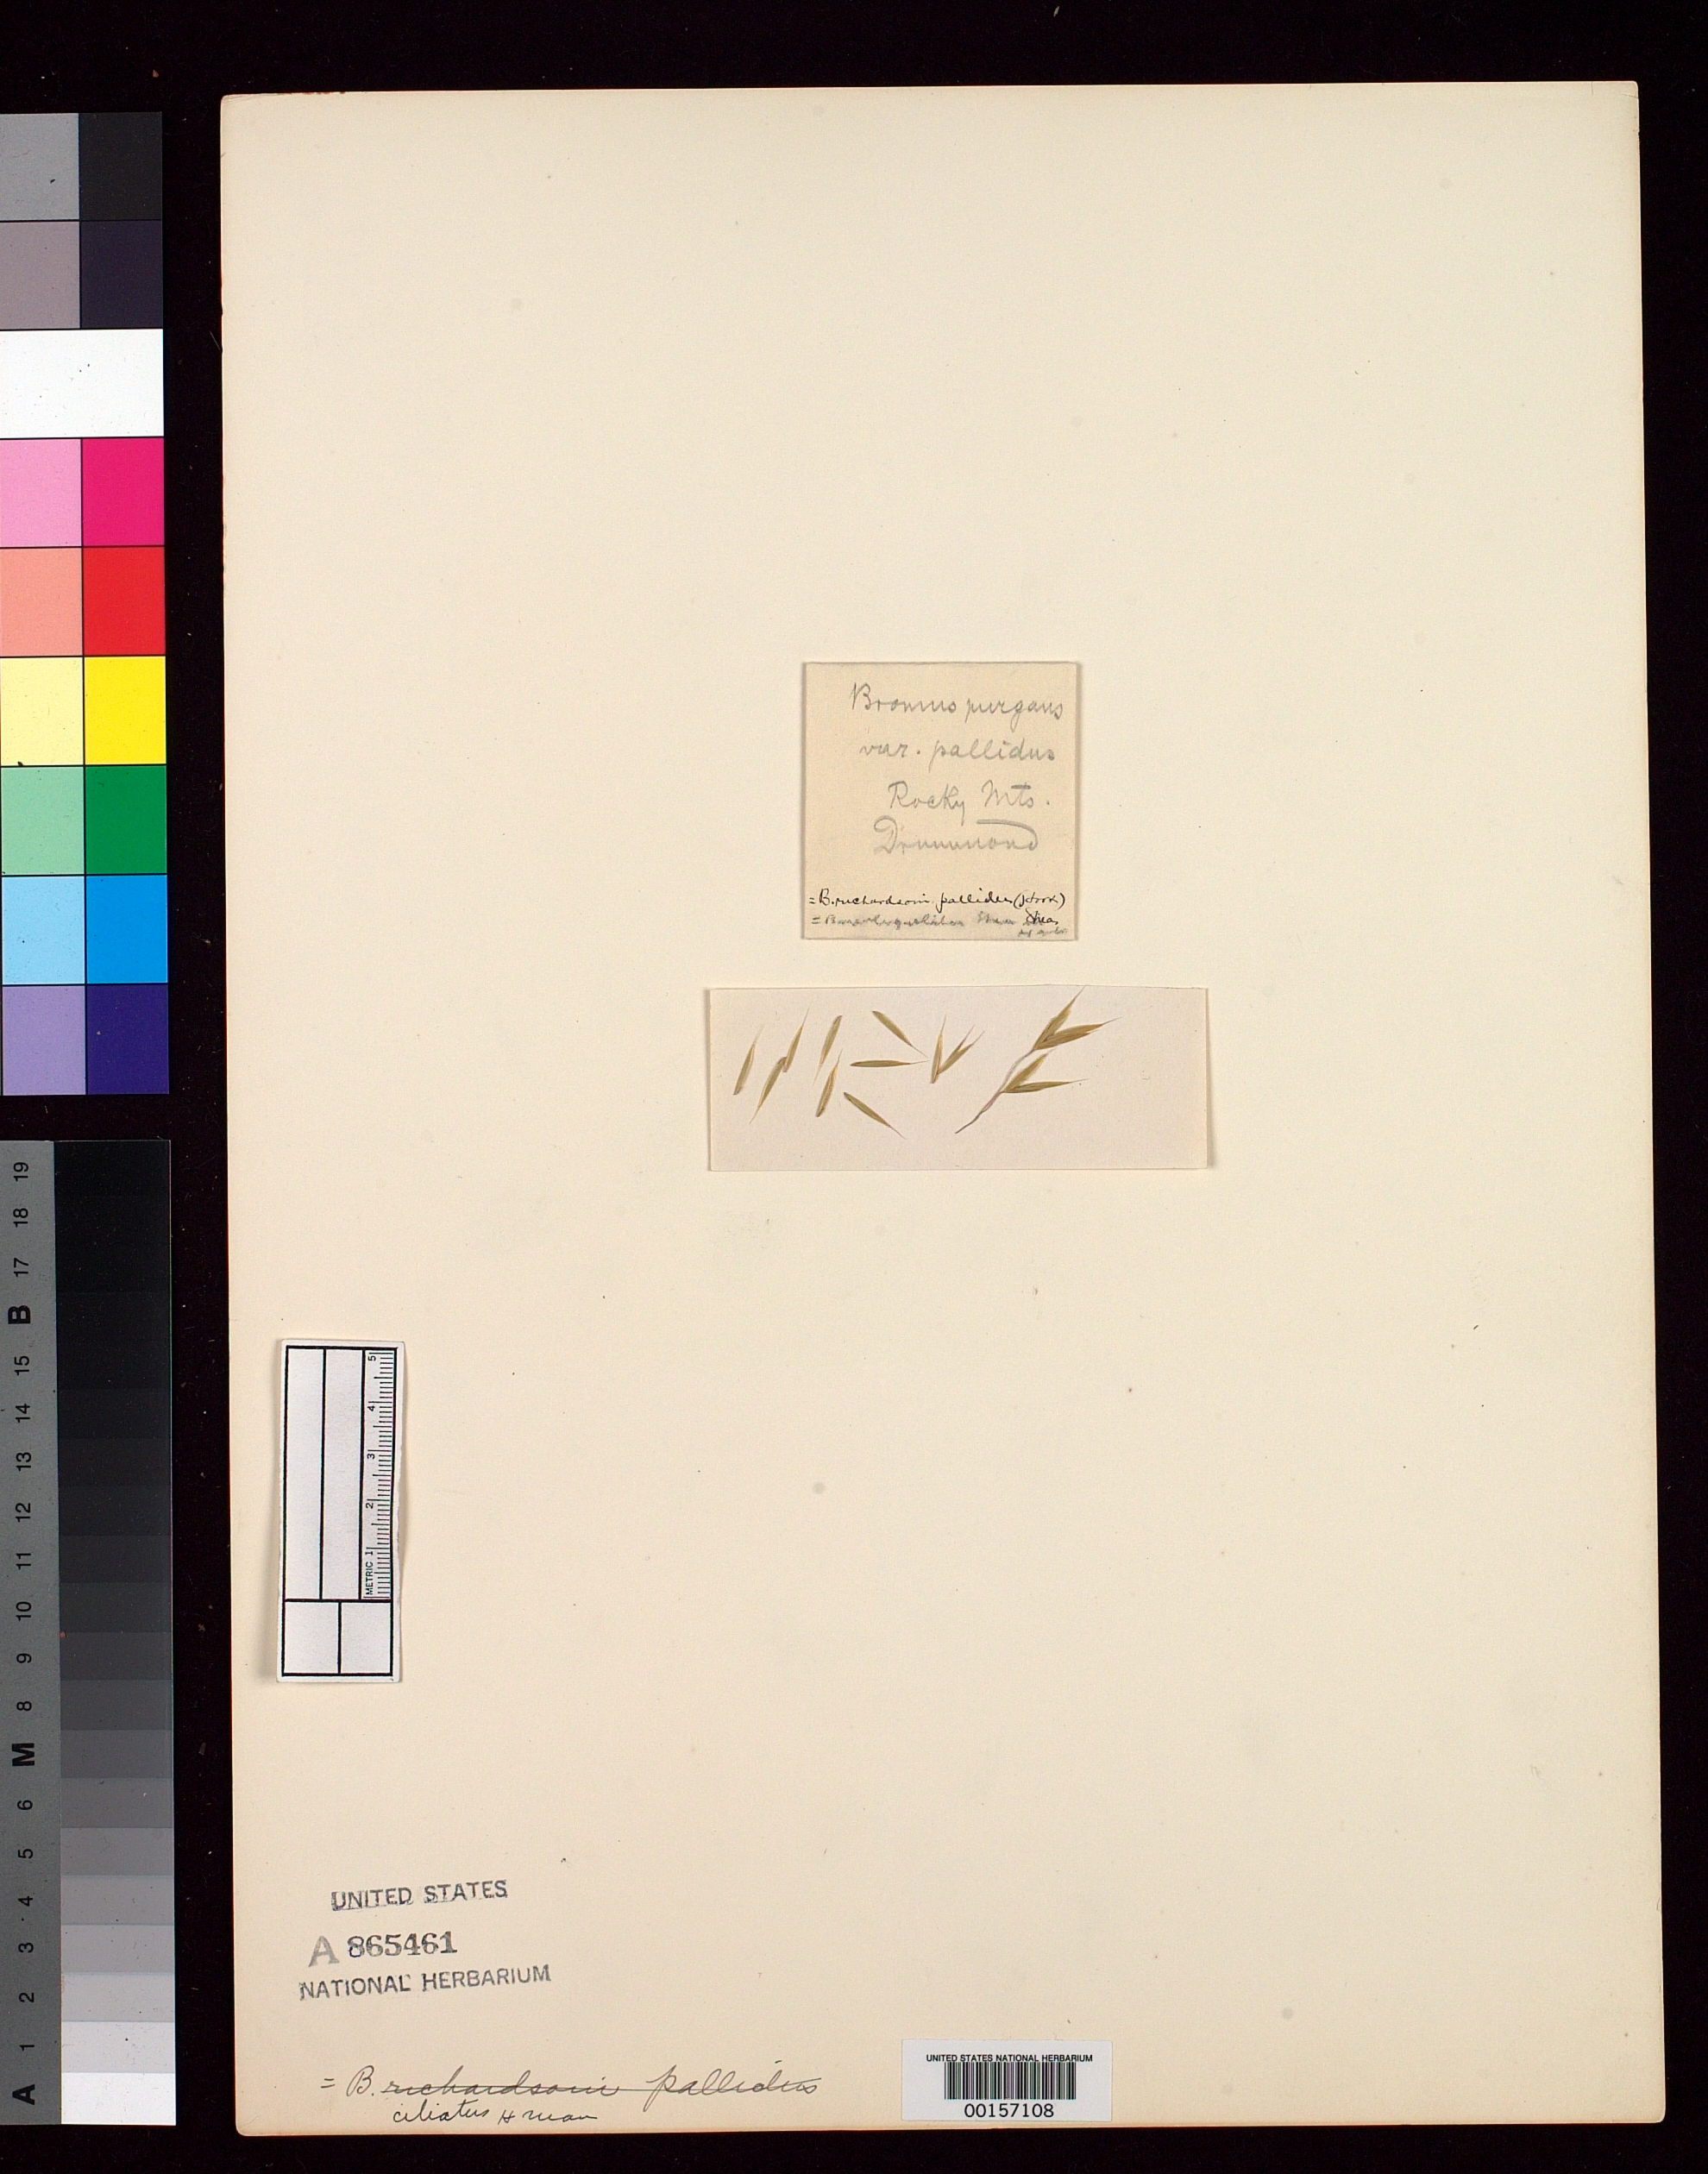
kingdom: Plantae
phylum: Tracheophyta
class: Liliopsida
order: Poales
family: Poaceae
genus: Bromus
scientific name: Bromus purgans var. pallidus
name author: Hack. in Hook. f.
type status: Type Fragment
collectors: T. Drummond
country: Canada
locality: Saskatchewan to the Rocky Mountains.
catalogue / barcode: US 865461A